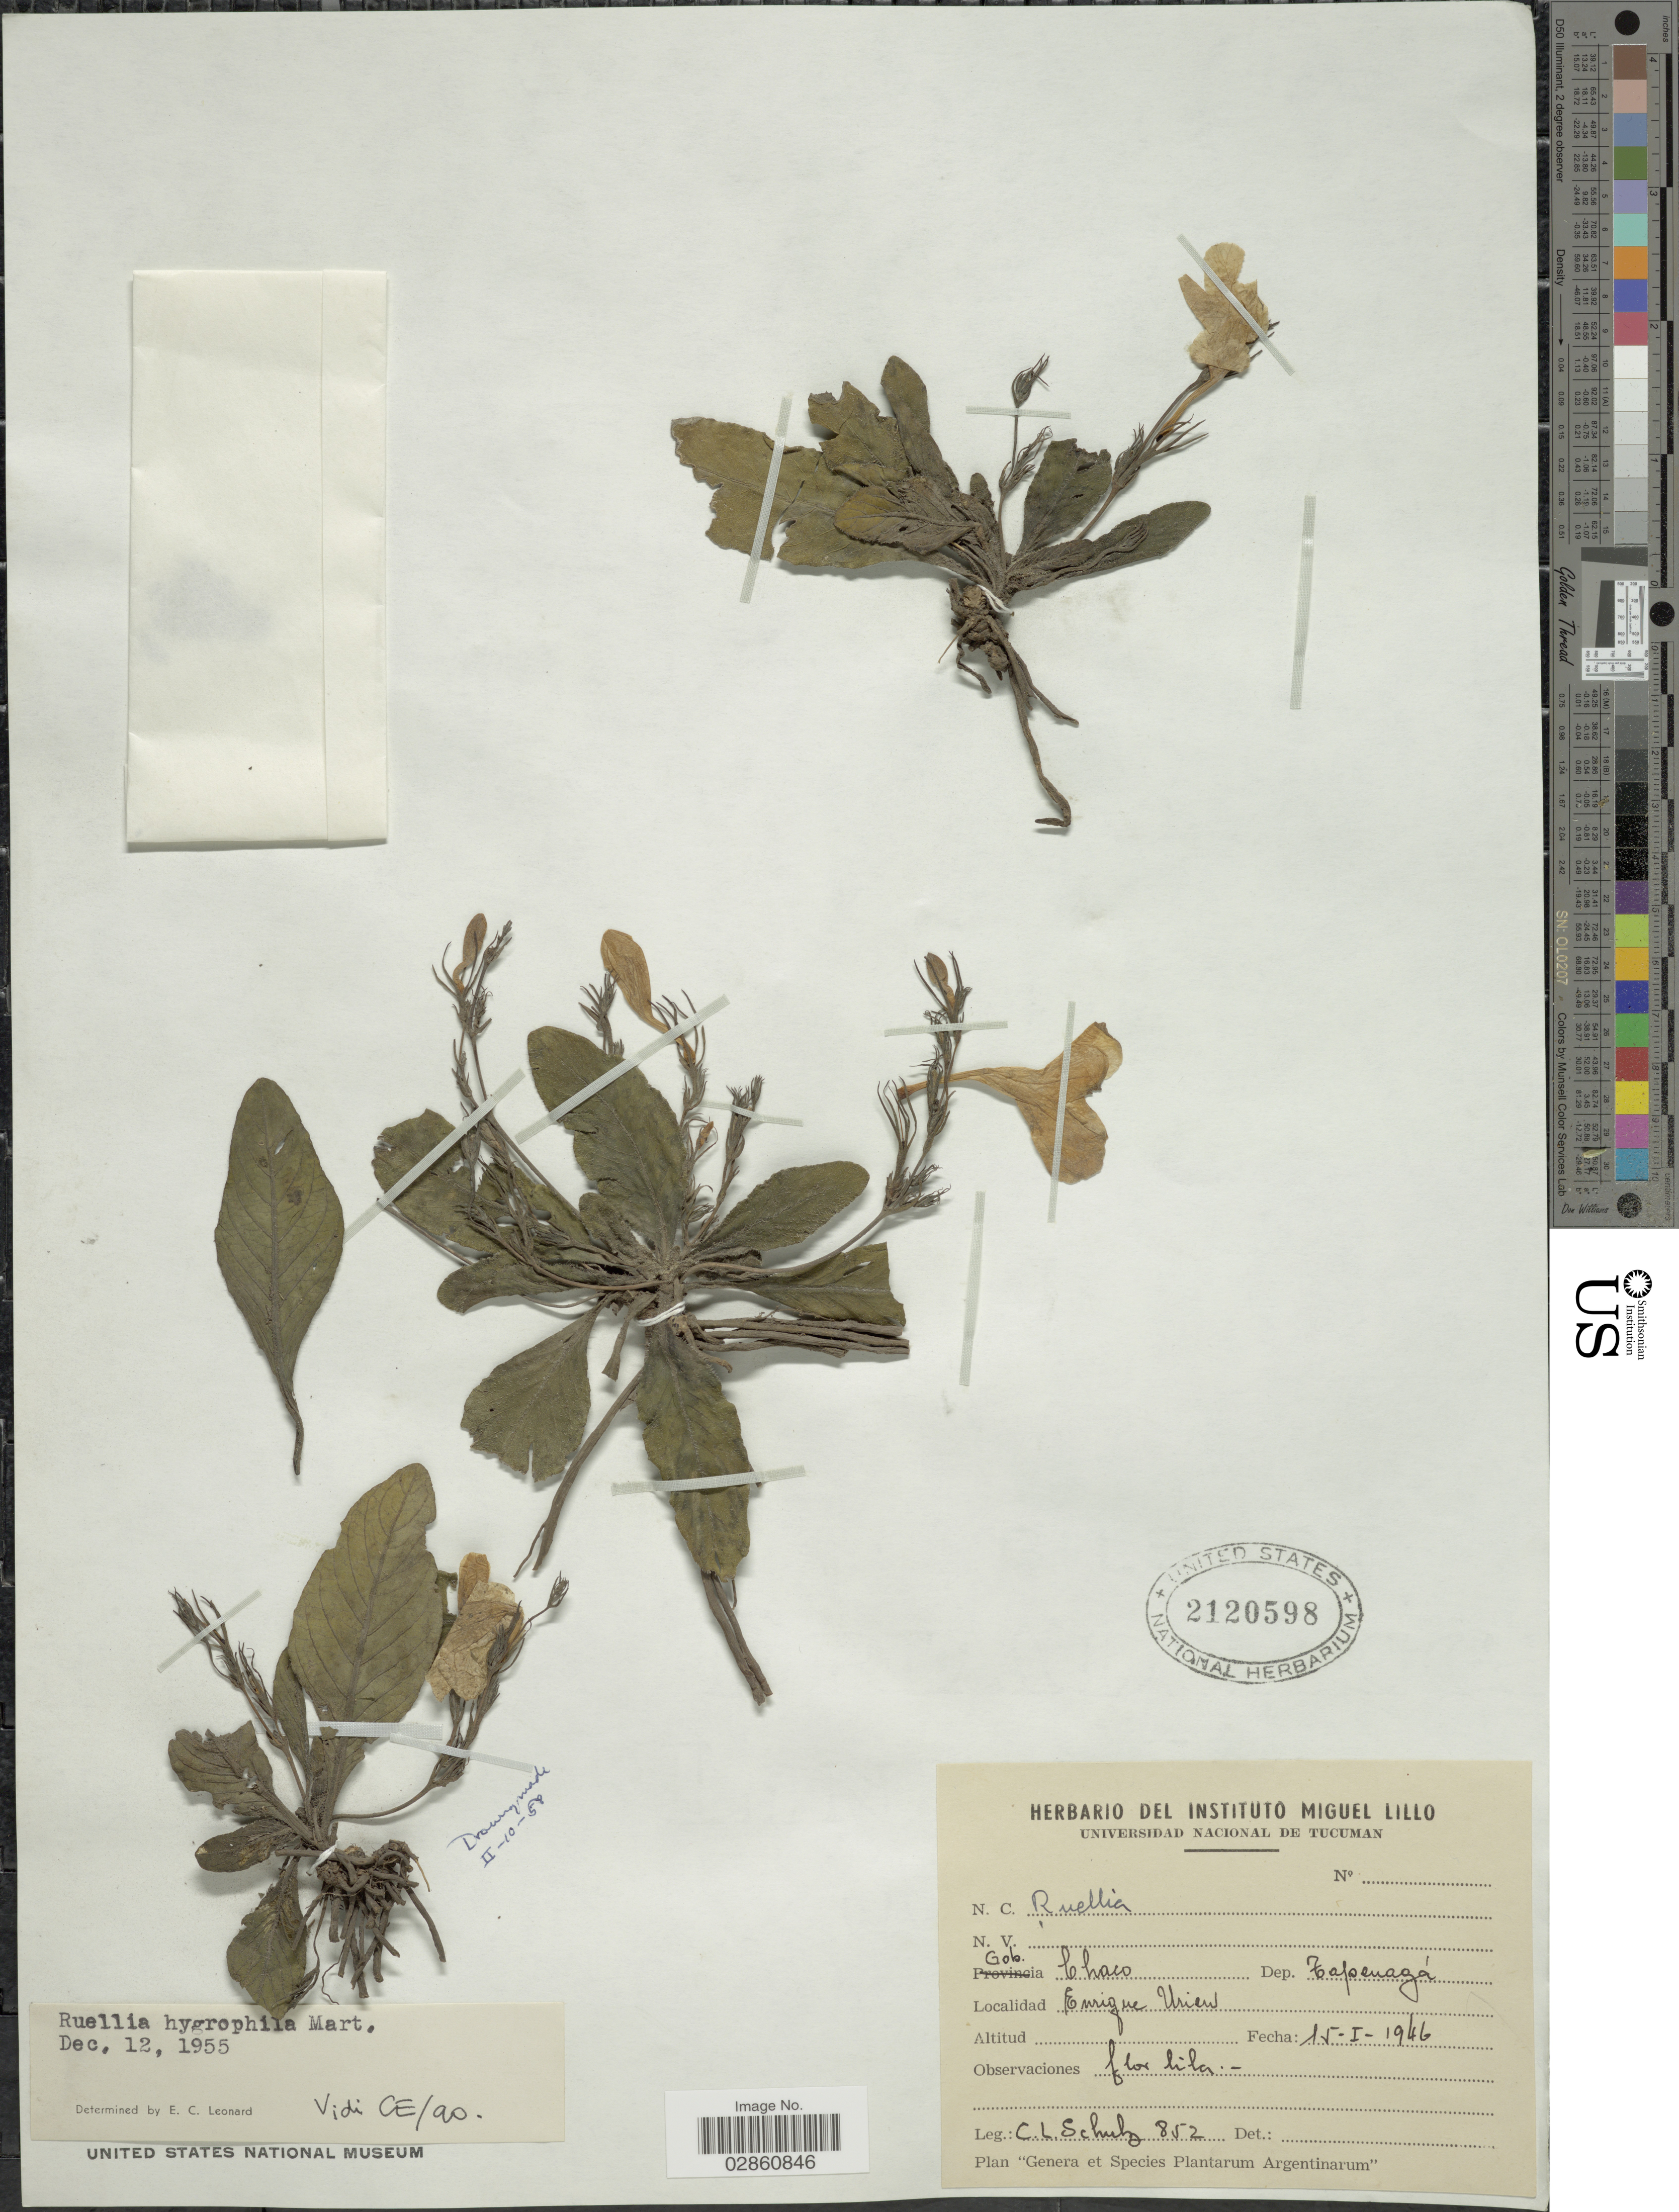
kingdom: Plantae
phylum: Tracheophyta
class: Magnoliopsida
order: Lamiales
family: Acanthaceae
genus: Ruellia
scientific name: Ruellia hygrophila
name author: Mart.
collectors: C. L. Schulz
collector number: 852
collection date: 1946-01-15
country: Argentina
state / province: Chaco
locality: Gob. Chaco. Dep. Tapenagá. Enrique Urien.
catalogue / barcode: US 2120598